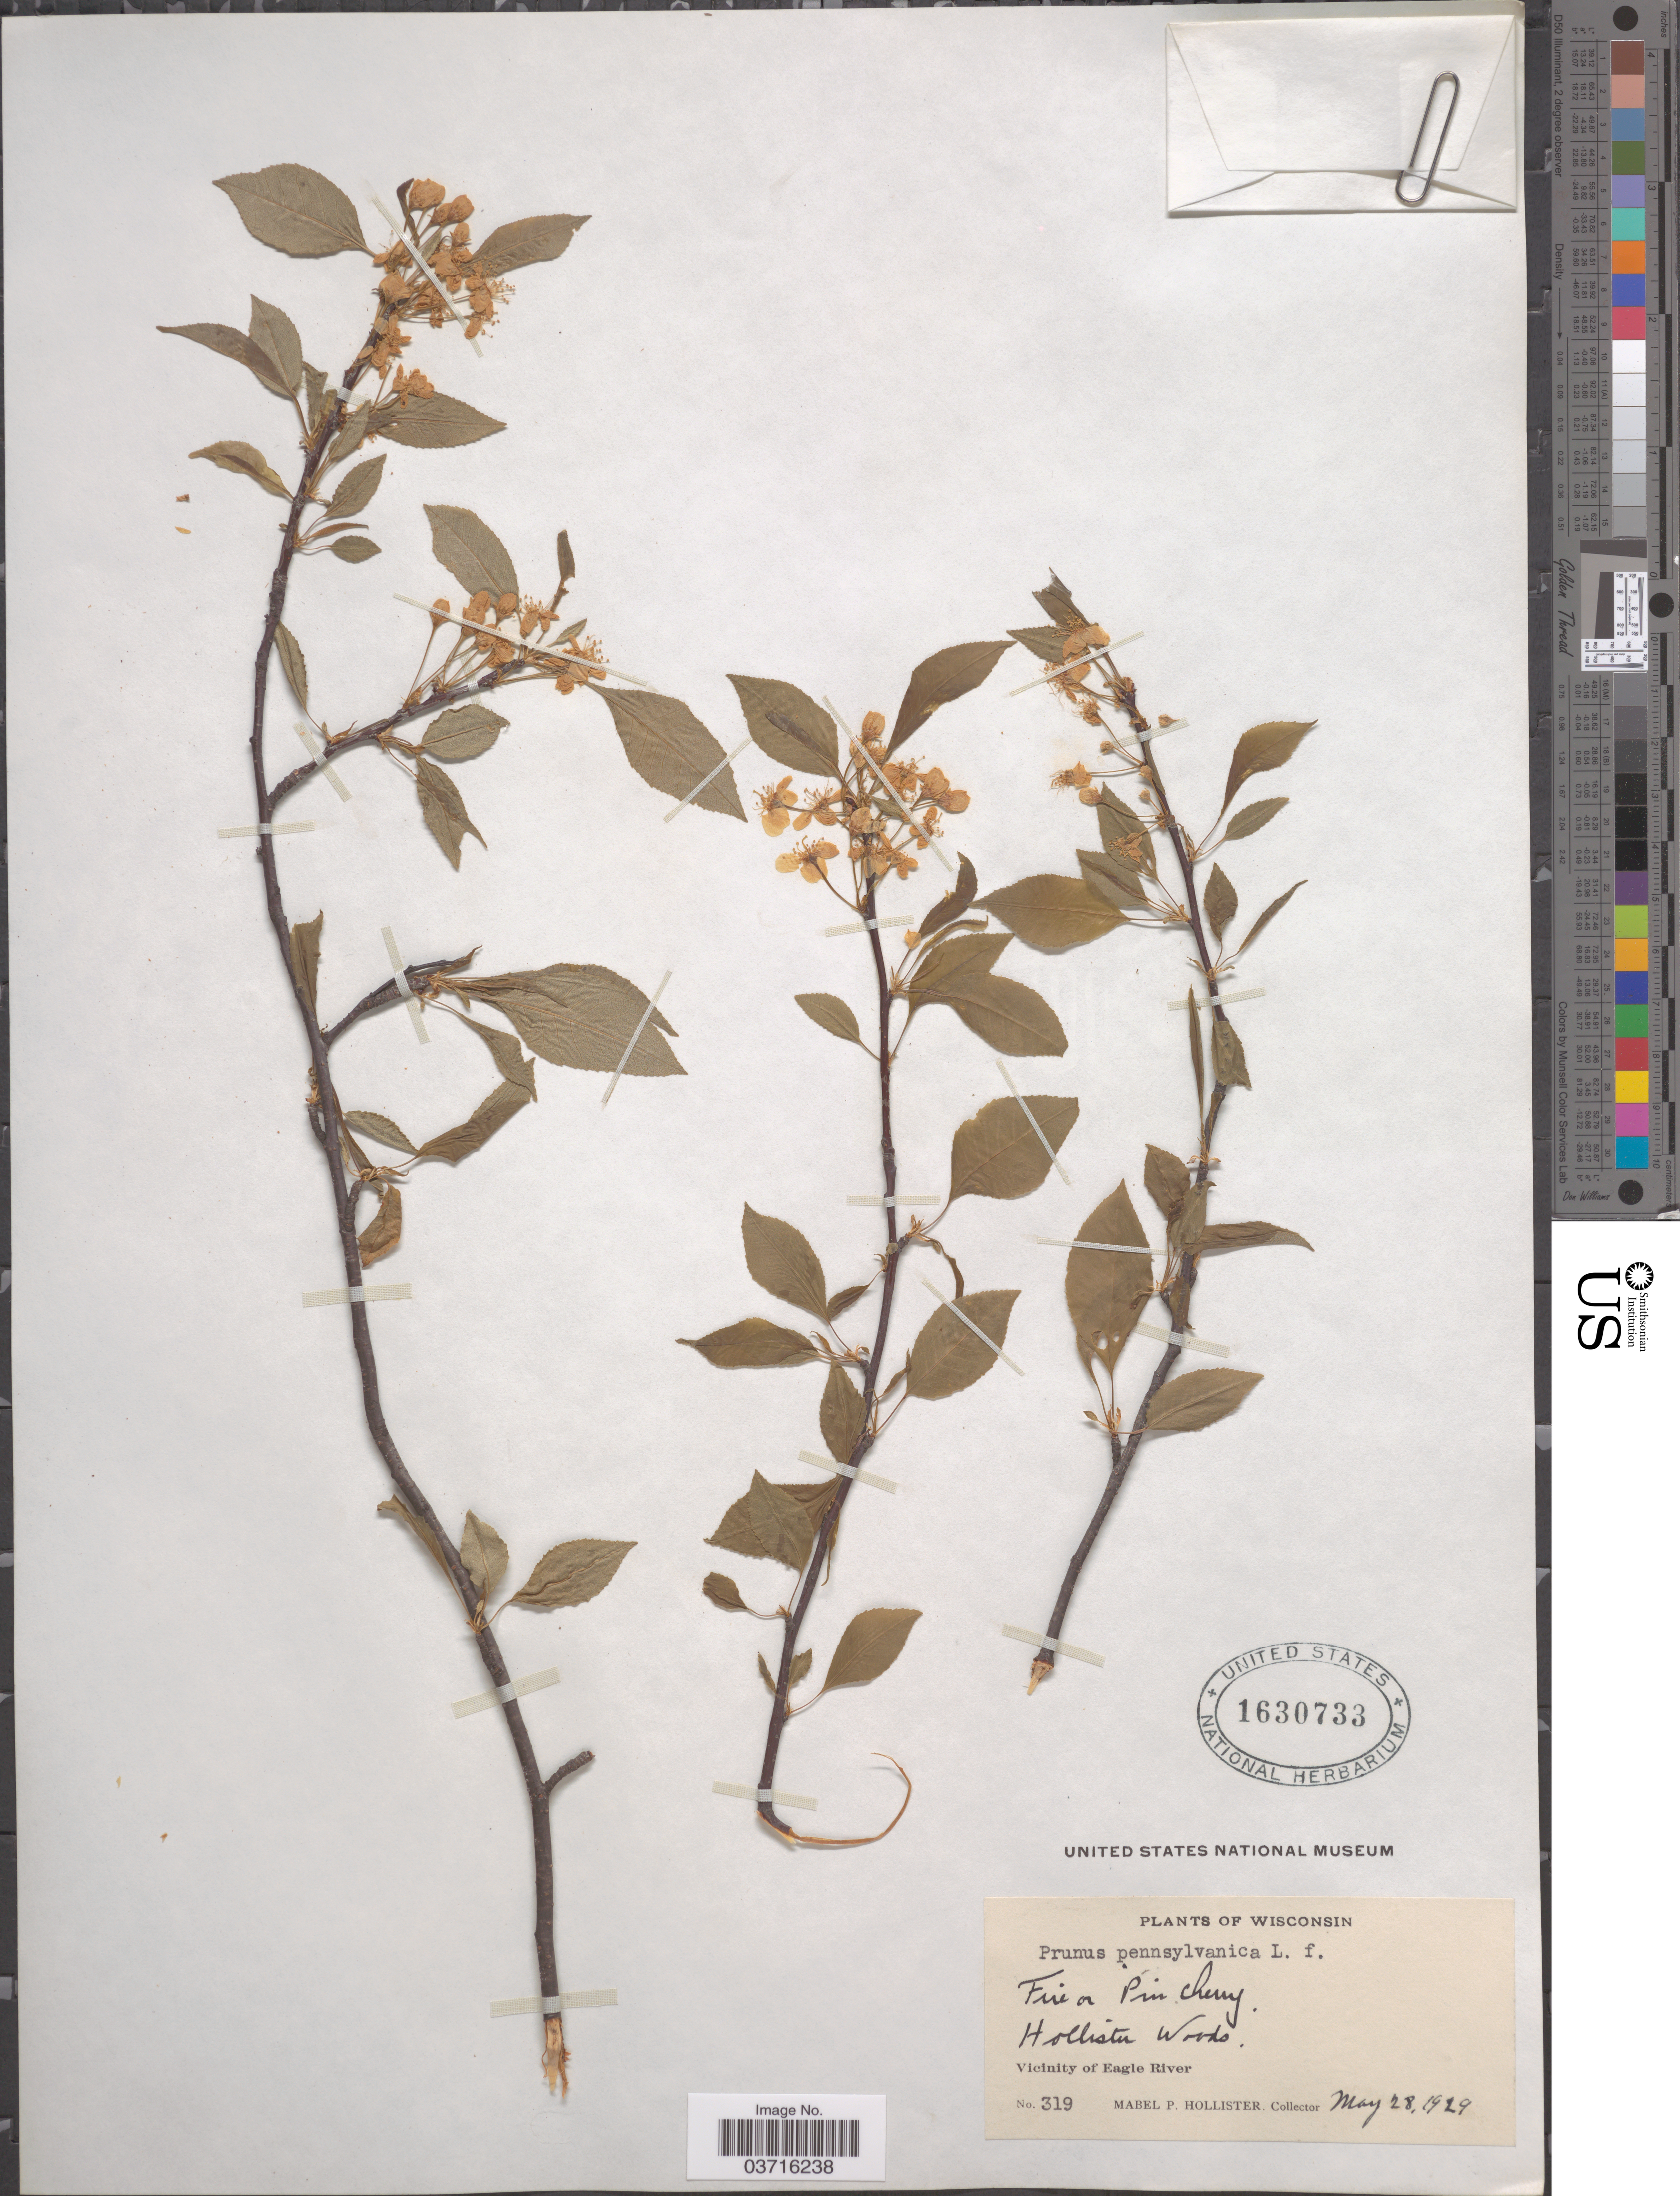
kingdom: Plantae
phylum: Tracheophyta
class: Magnoliopsida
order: Rosales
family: Rosaceae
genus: Prunus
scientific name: Prunus pensylvanica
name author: L. f.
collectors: M. Hollister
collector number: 319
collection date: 1929-05-28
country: United States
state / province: Wisconsin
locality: Hollister Woods. Vicinity of Eagle River.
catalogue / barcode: US 1630733